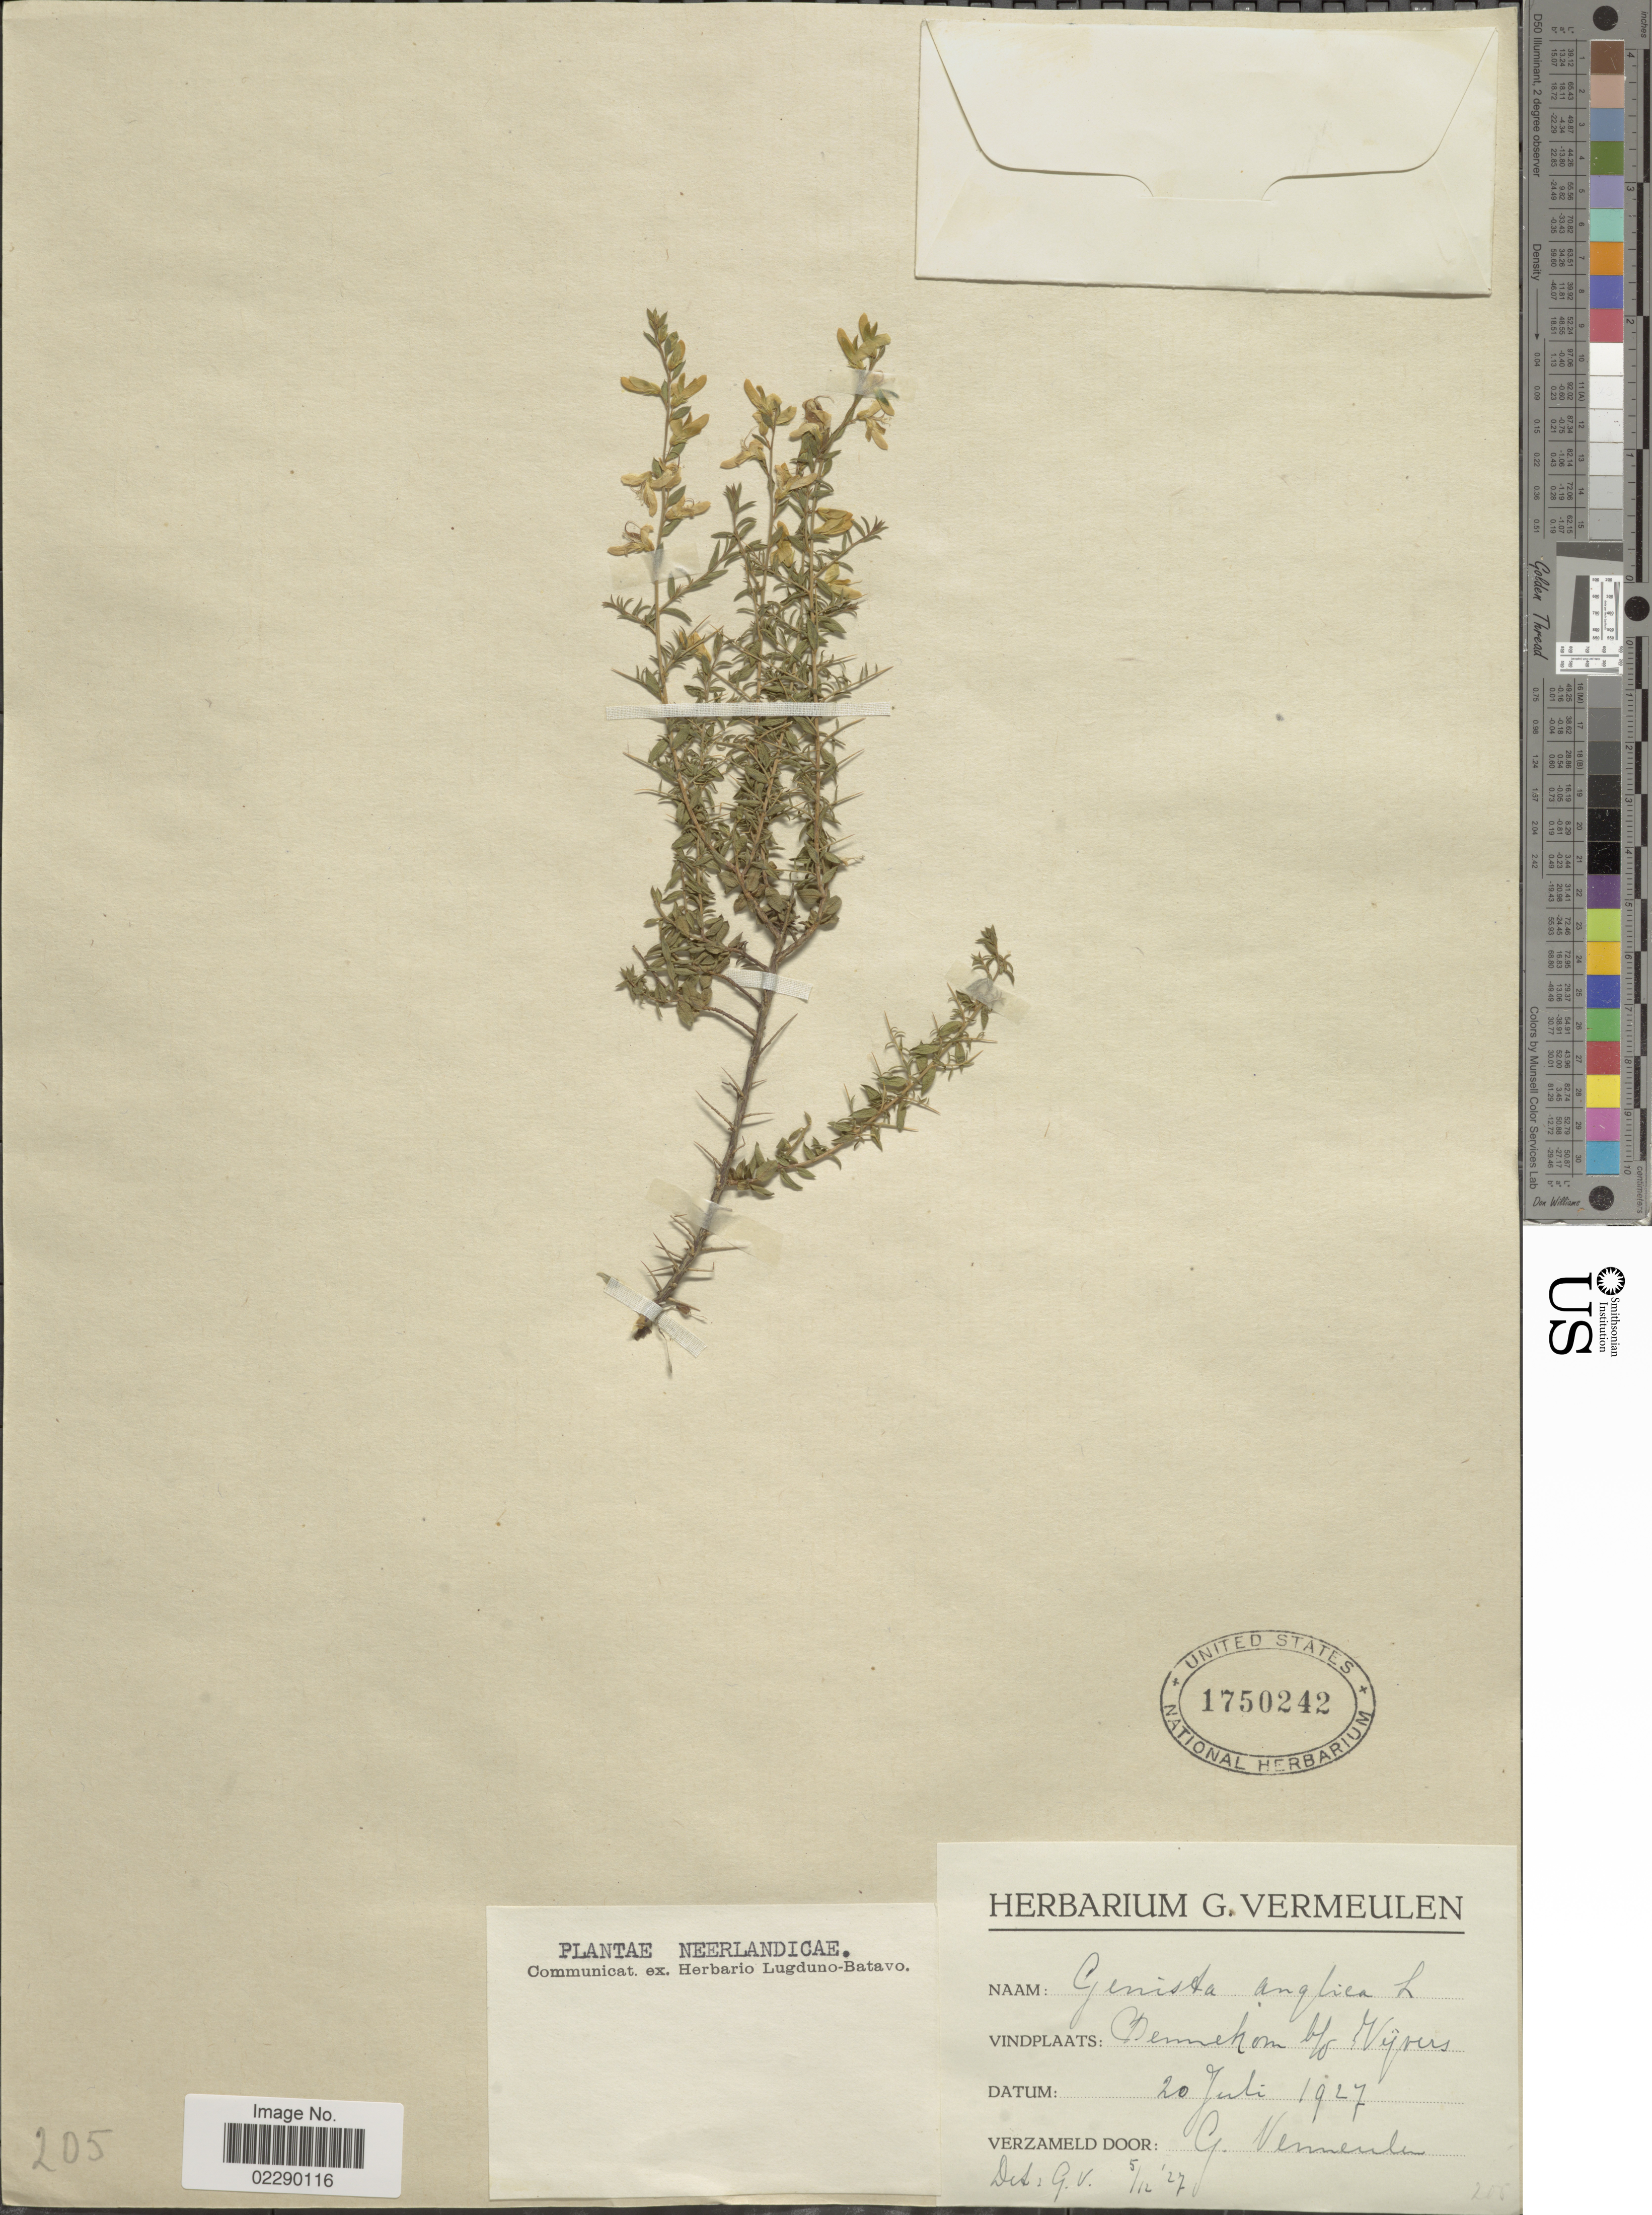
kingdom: Plantae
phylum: Tracheophyta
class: Magnoliopsida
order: Fabales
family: Fabaceae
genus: Genista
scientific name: Genista anglica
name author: L.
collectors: G. Vermeulen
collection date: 1927-07-20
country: Netherlands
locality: Bennekom b/d Vijvers.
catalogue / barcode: US 1750242